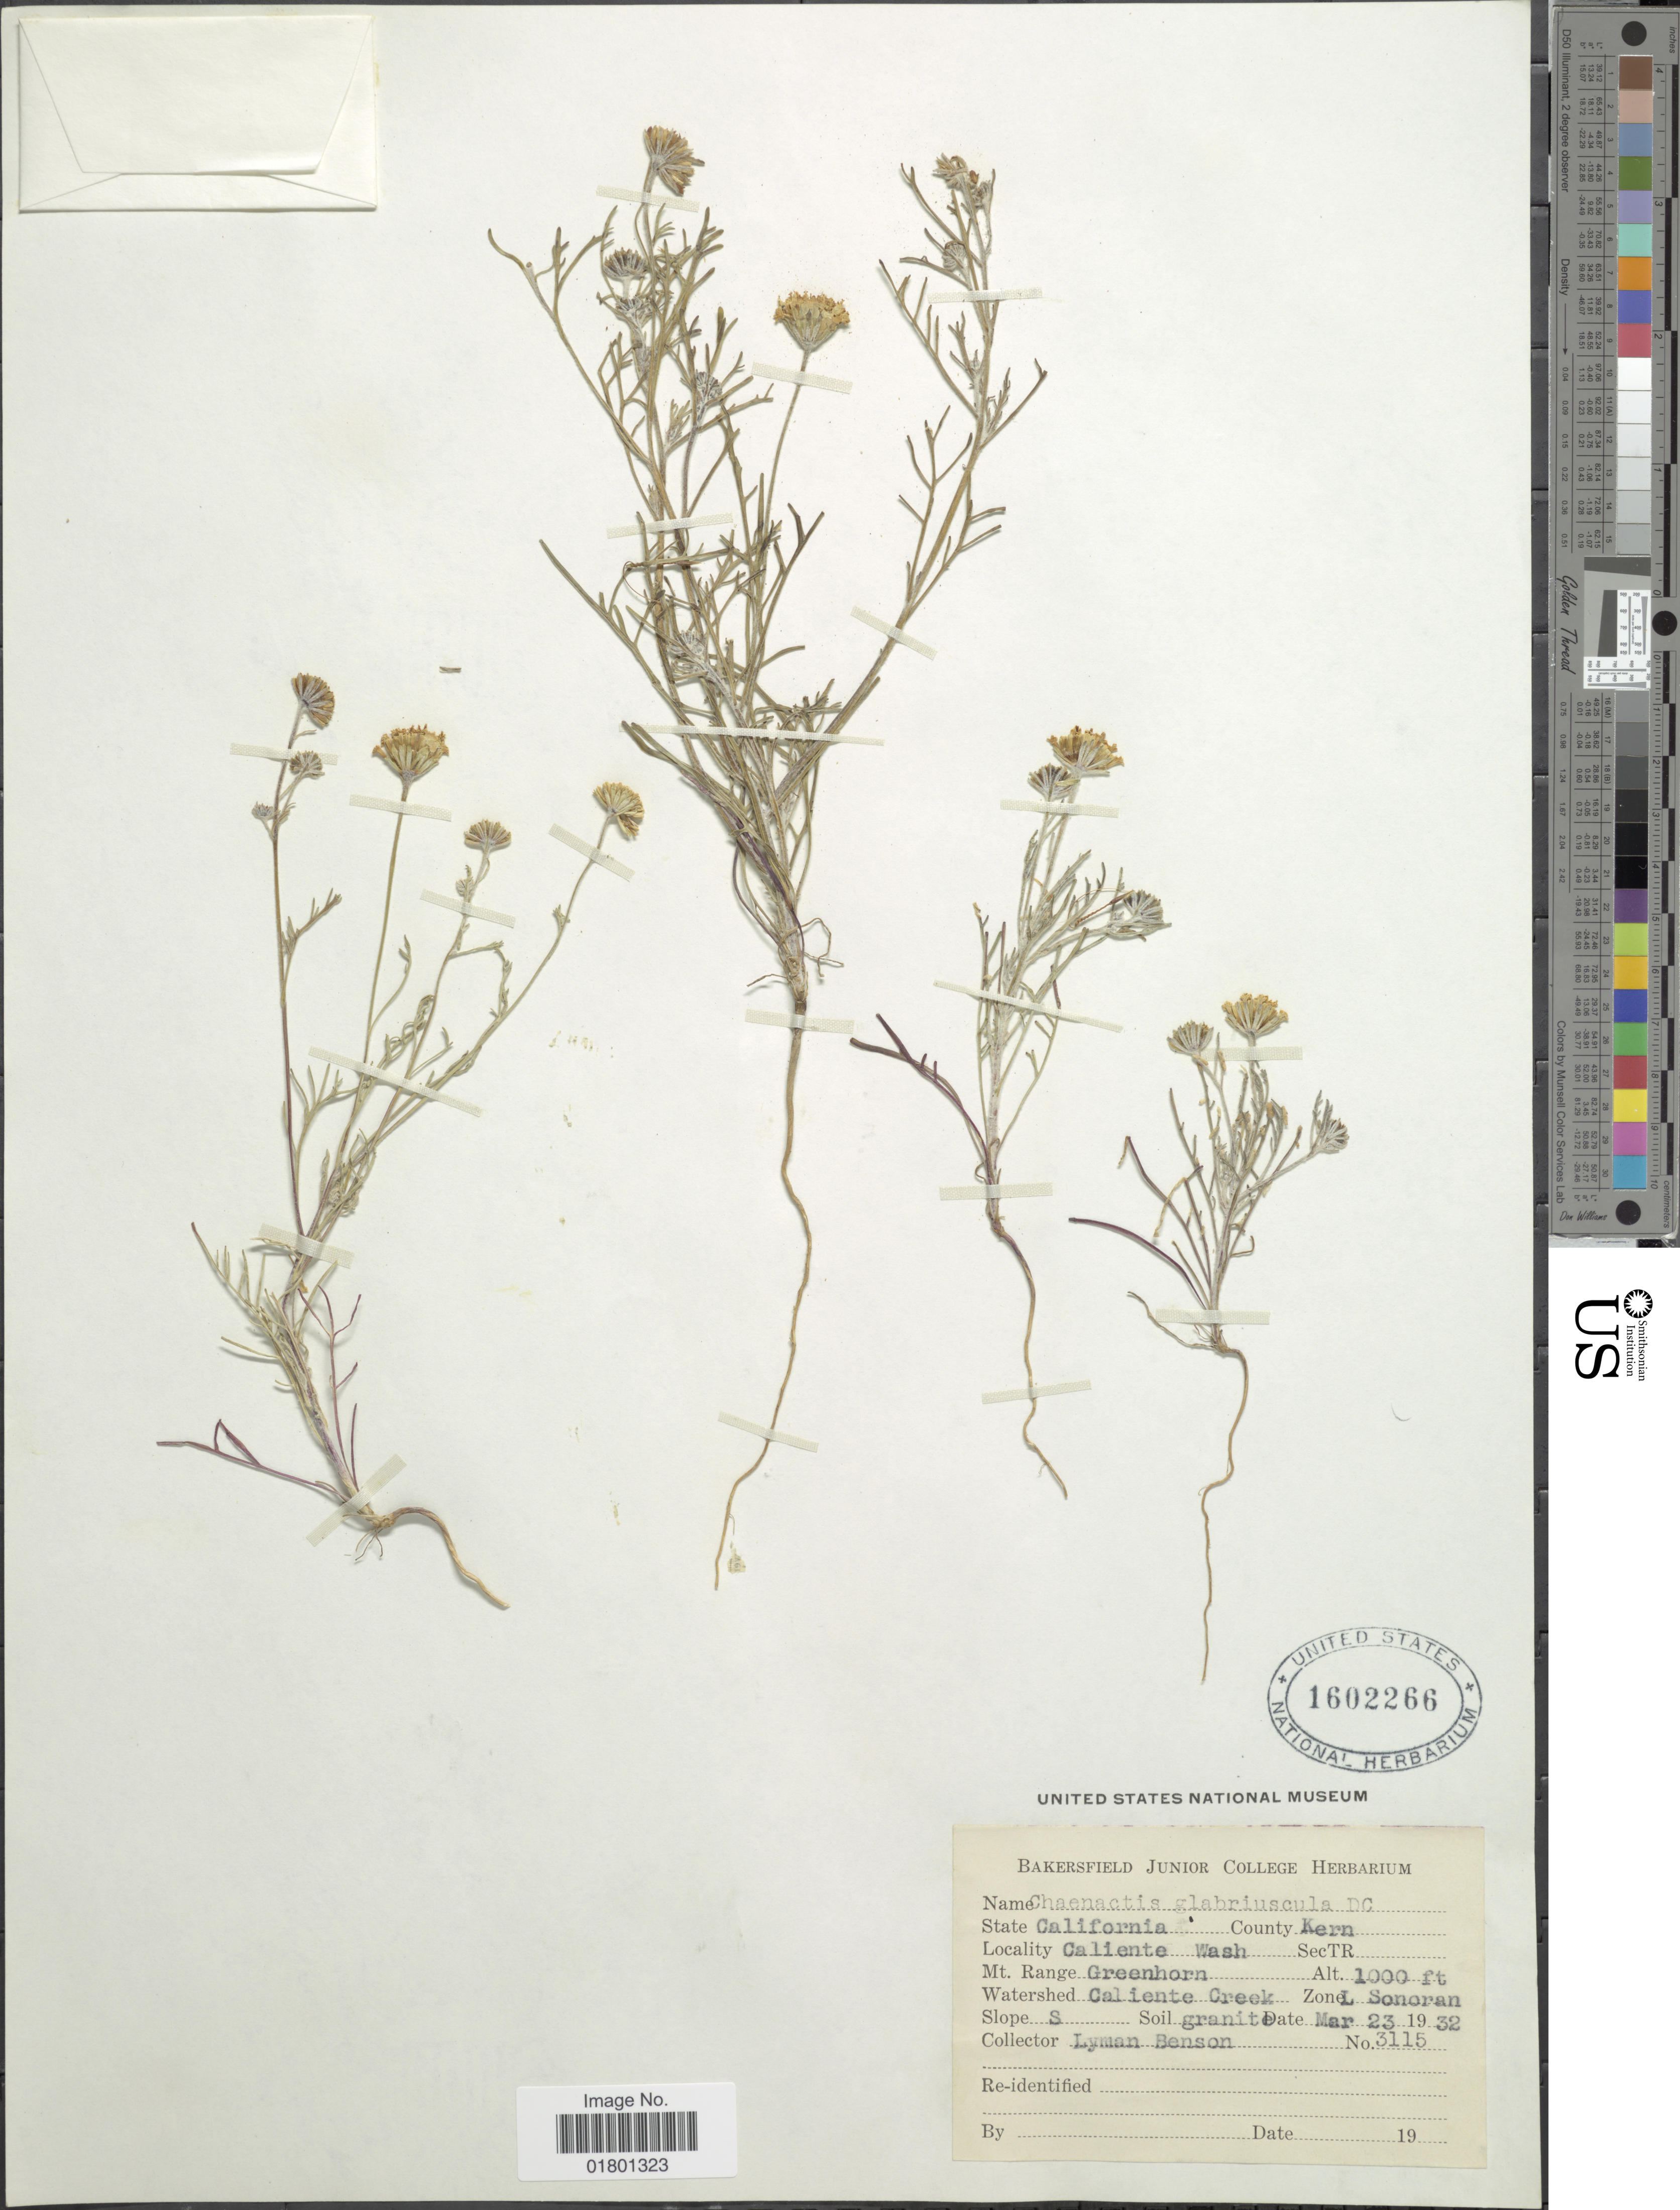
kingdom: Plantae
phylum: Tracheophyta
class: Magnoliopsida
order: Asterales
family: Asteraceae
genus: Chaenactis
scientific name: Chaenactis glabriuscula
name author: DC.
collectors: L. D. Benson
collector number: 3115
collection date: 1932-03-23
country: United States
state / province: California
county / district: Kern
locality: County Kern, Caliente Wash, Mt. Range Greenhorn, Caliente Creek, Zone L Sonoran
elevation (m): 305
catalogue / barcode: US 1602266